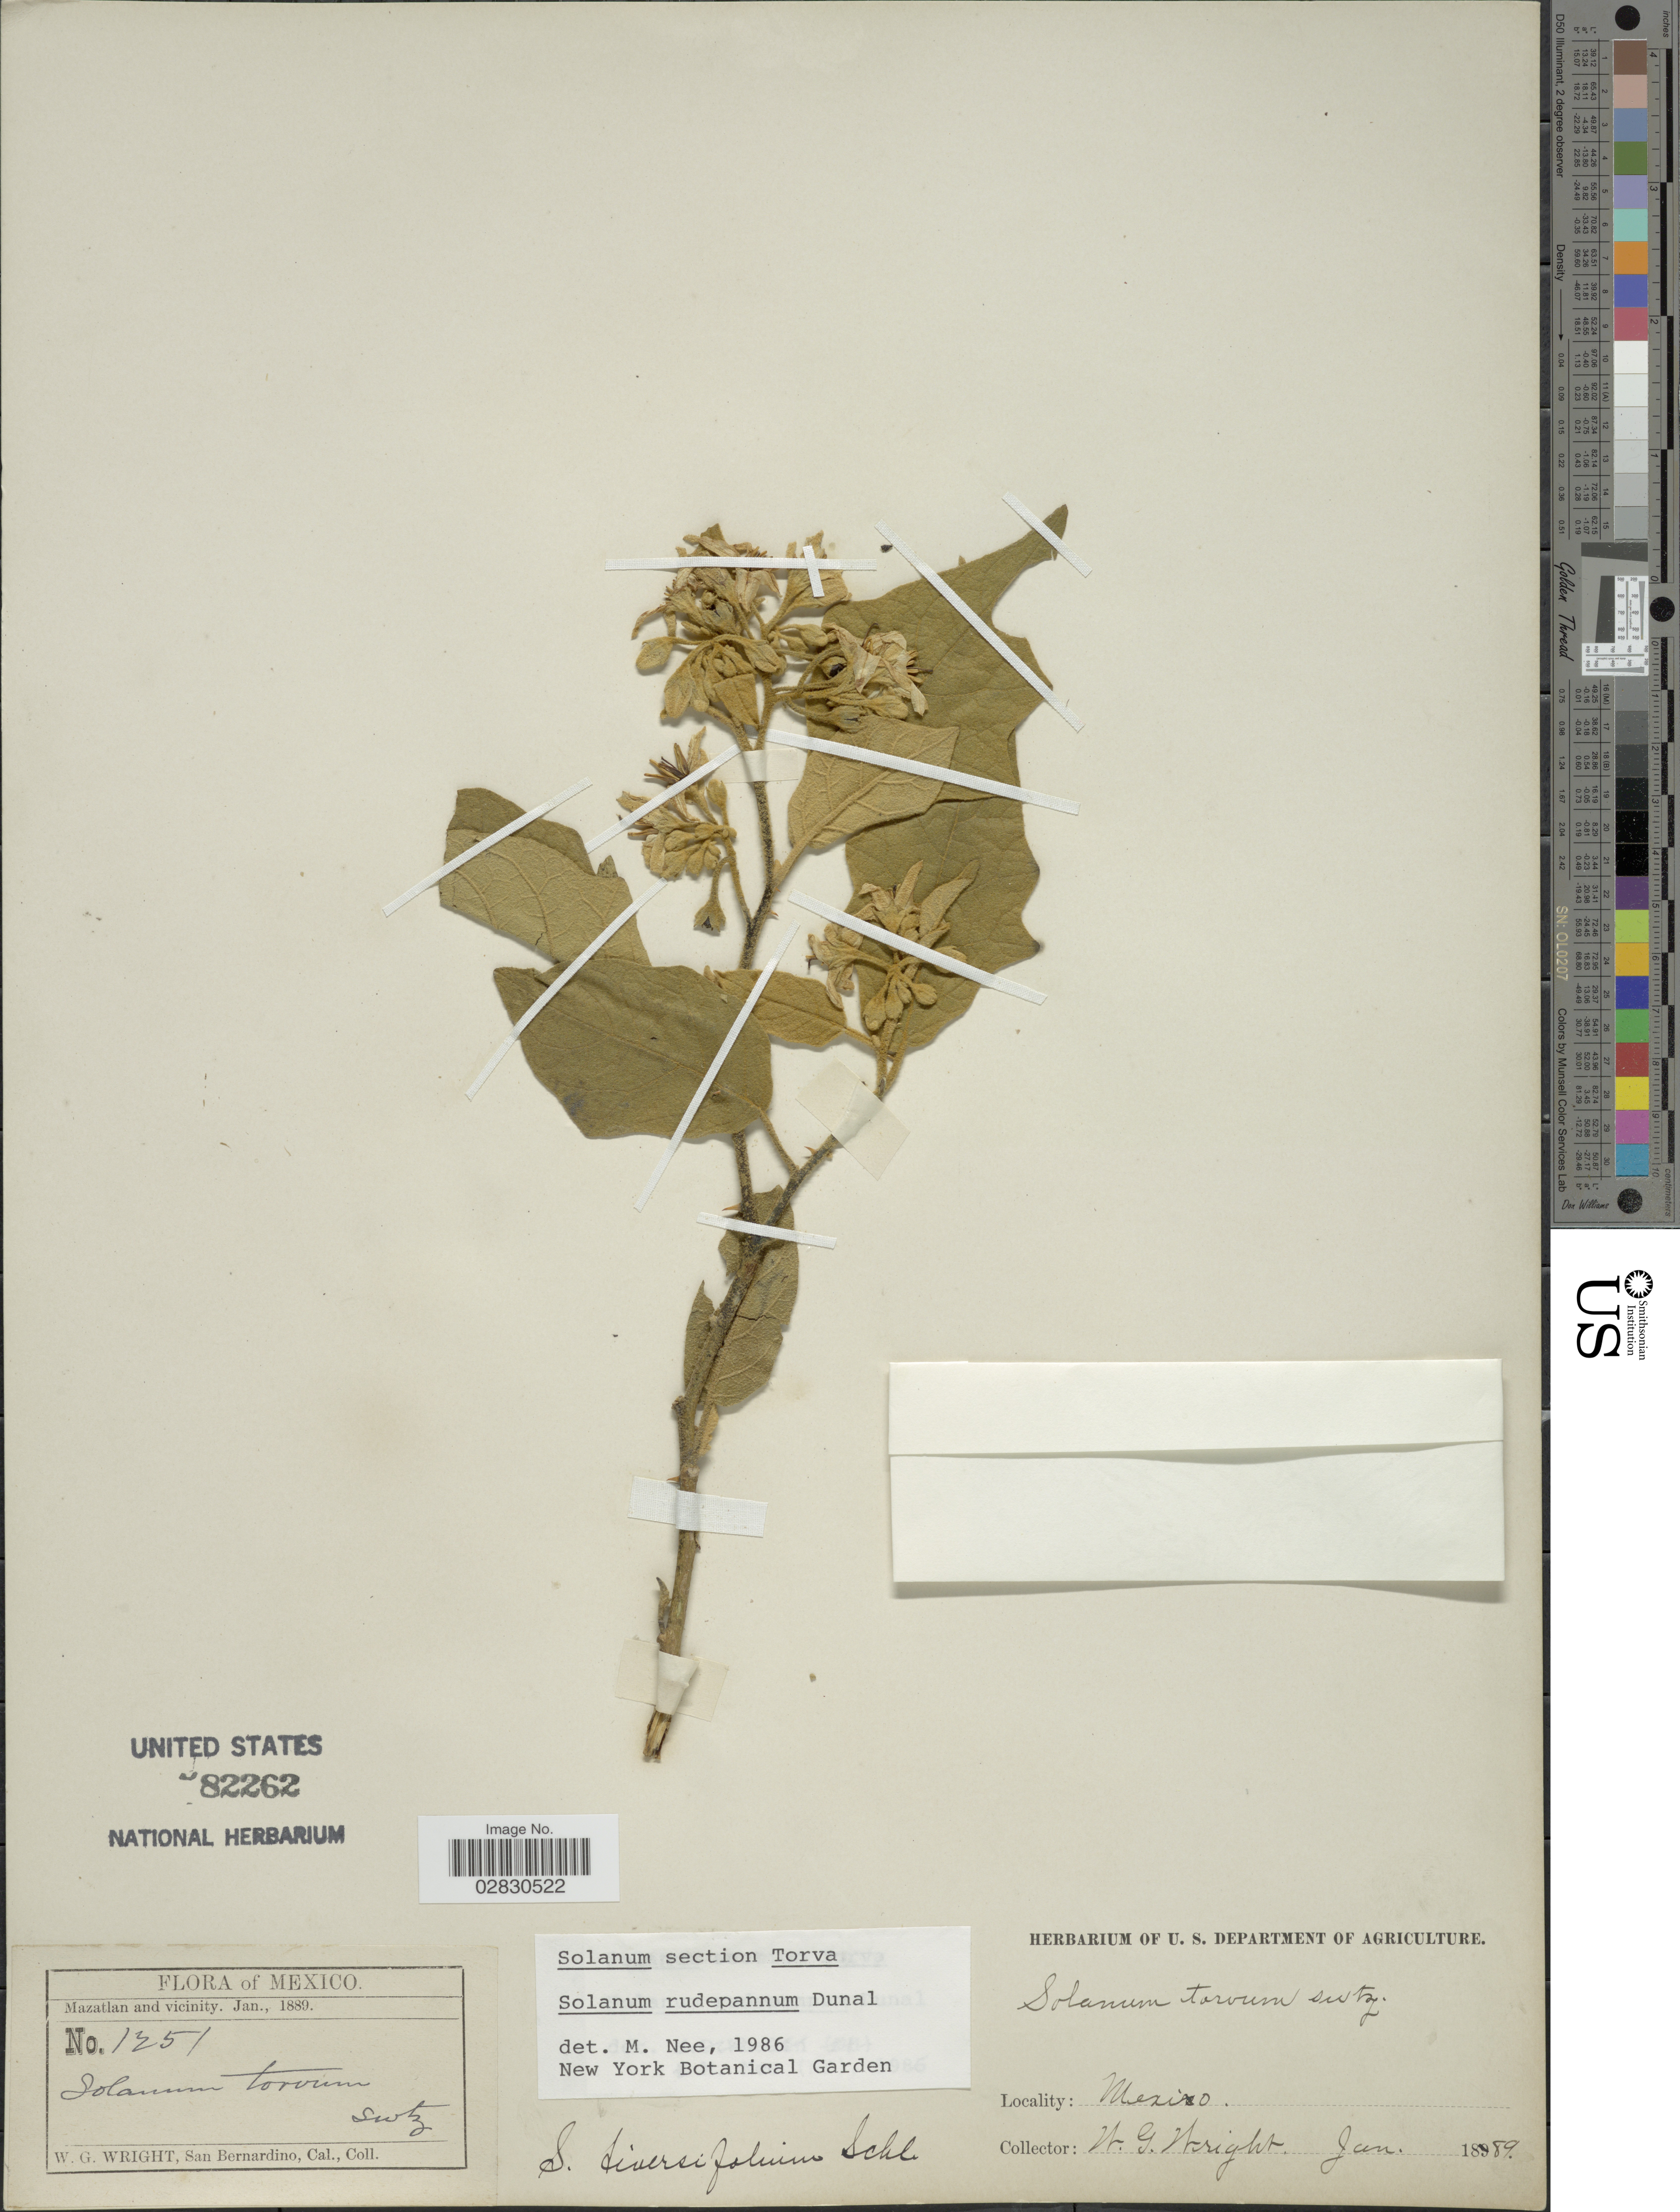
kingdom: Plantae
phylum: Tracheophyta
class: Magnoliopsida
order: Solanales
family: Solanaceae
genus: Solanum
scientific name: Solanum rudepannum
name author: Dunal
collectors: W. G. Wright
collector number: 1251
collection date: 1889-01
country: Mexico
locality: Mazatlan and vicinity.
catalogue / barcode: US 82262